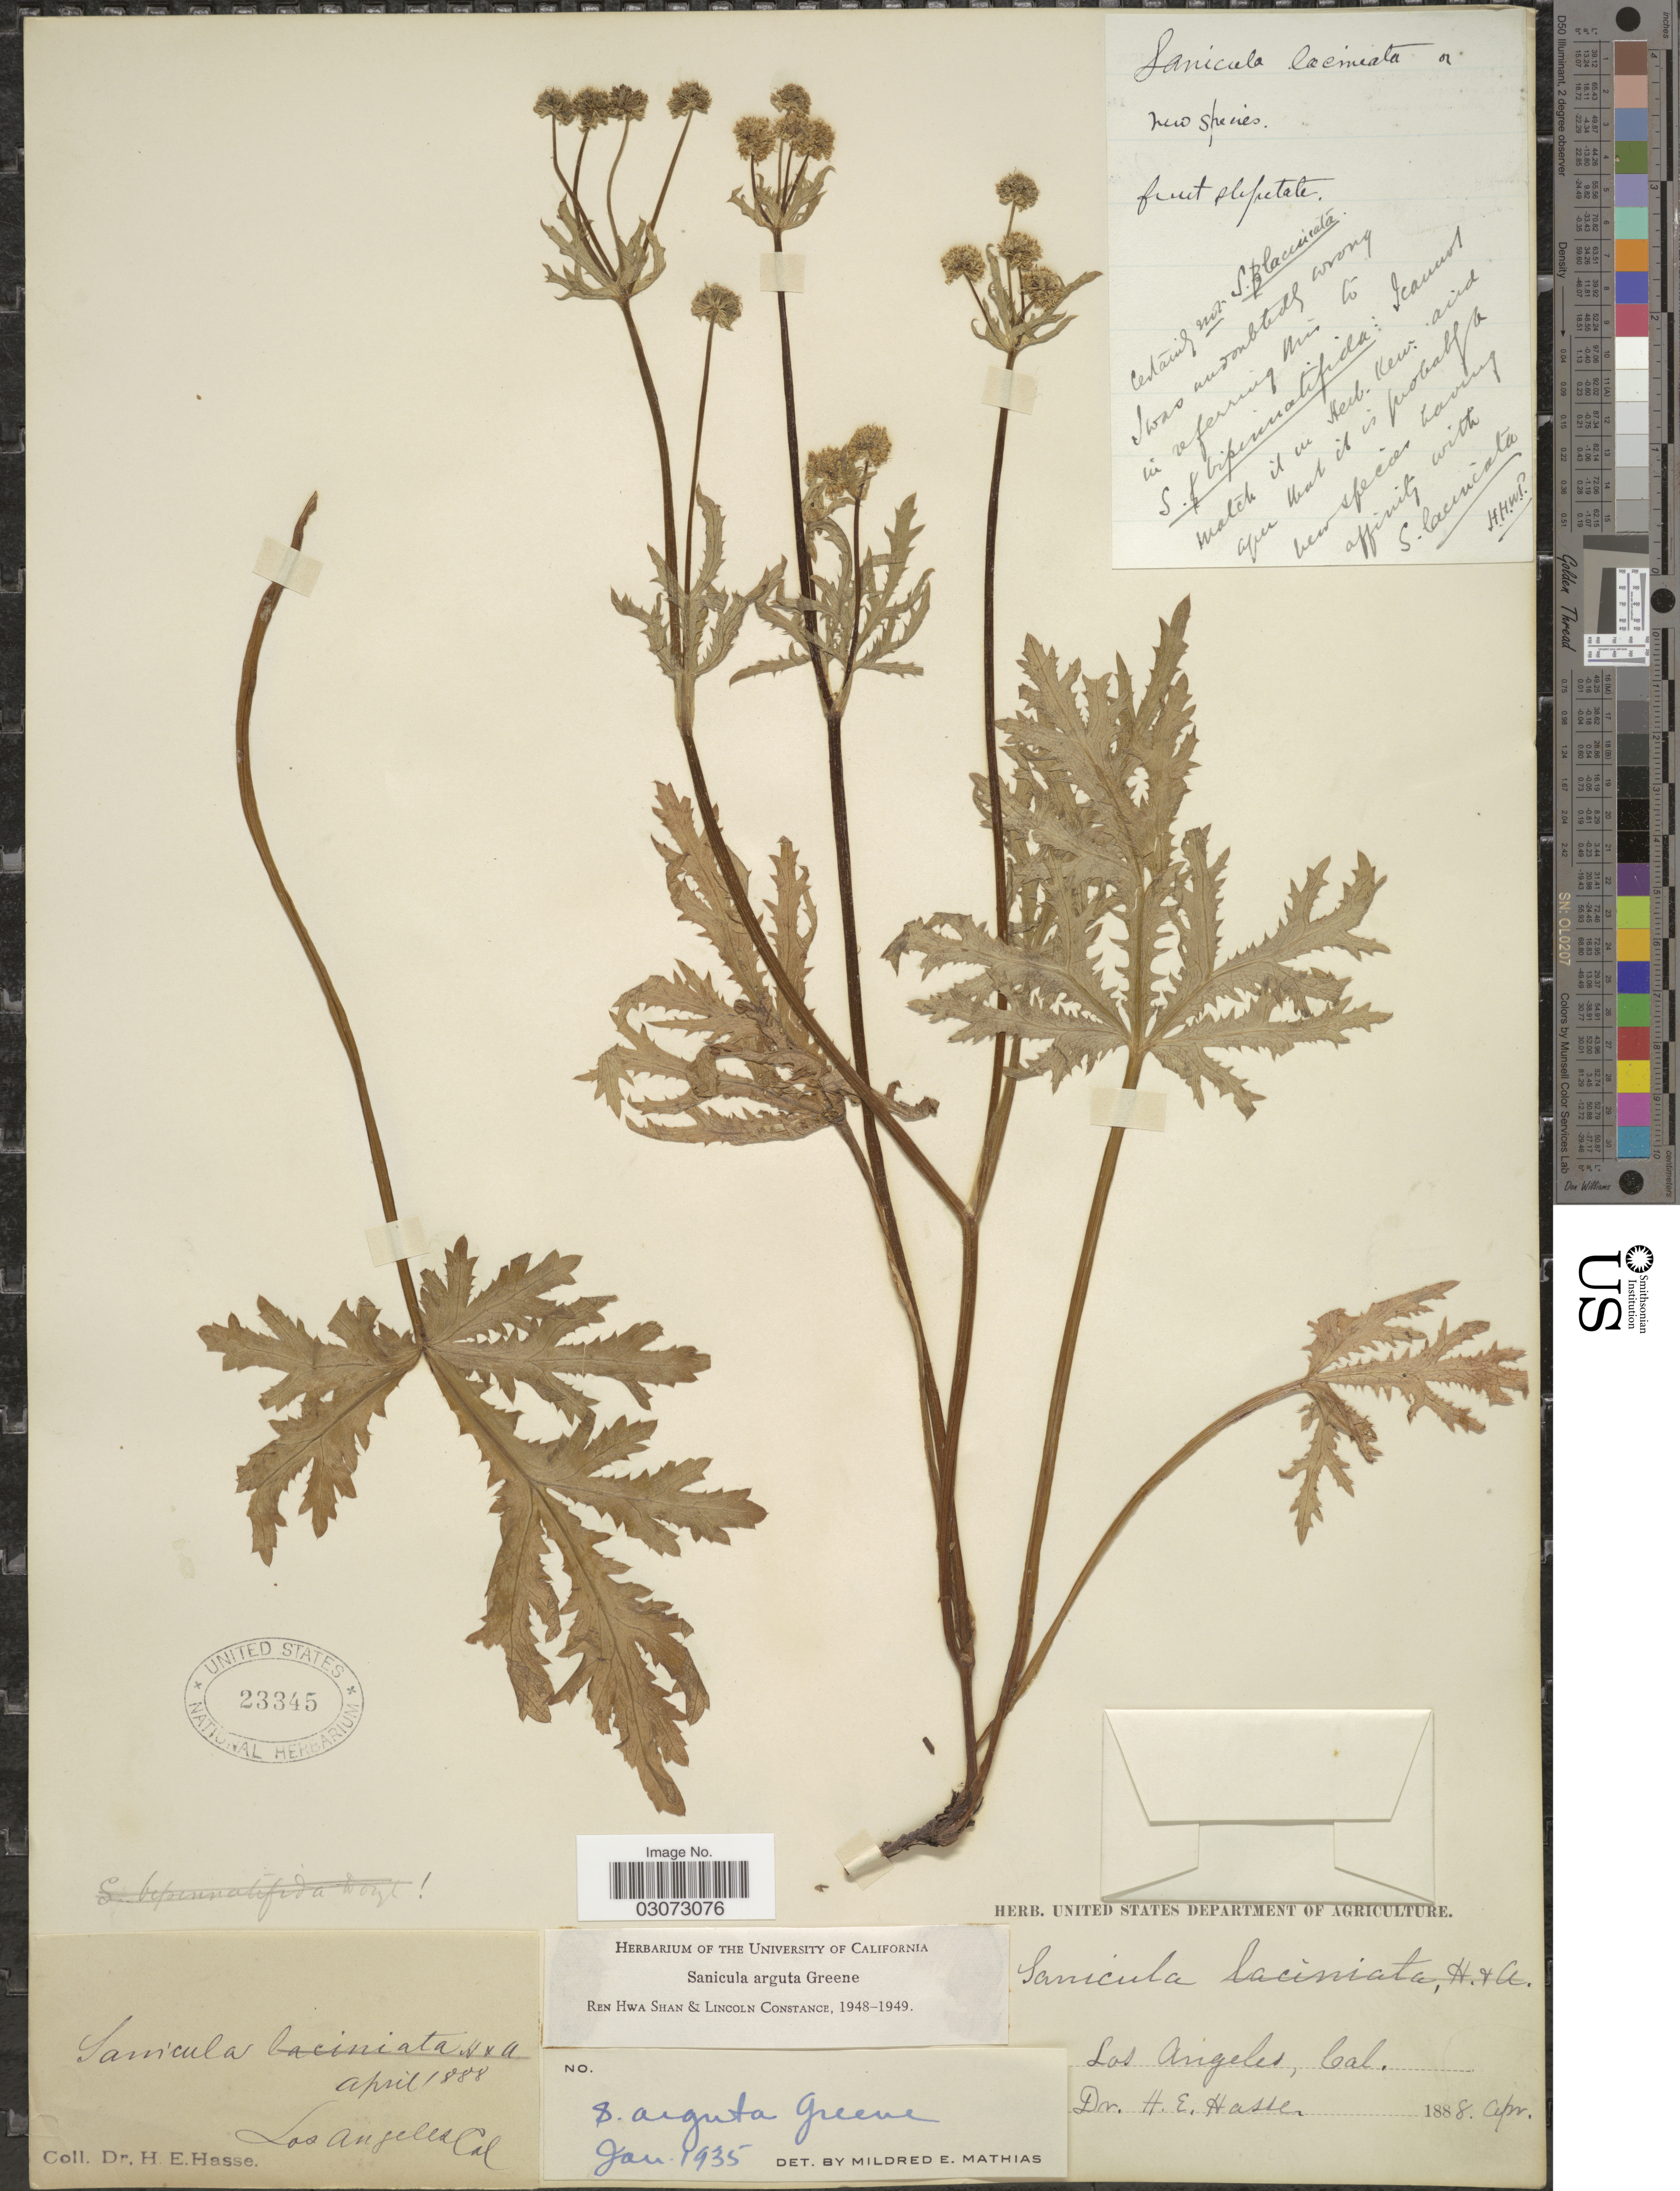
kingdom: Plantae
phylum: Tracheophyta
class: Magnoliopsida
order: Apiales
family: Apiaceae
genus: Sanicula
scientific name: Sanicula arguta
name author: Greene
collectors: H. E. Hasse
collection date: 1888-04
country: United States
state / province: California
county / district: Los Angeles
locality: Los Angeles, Cal.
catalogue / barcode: US 23345